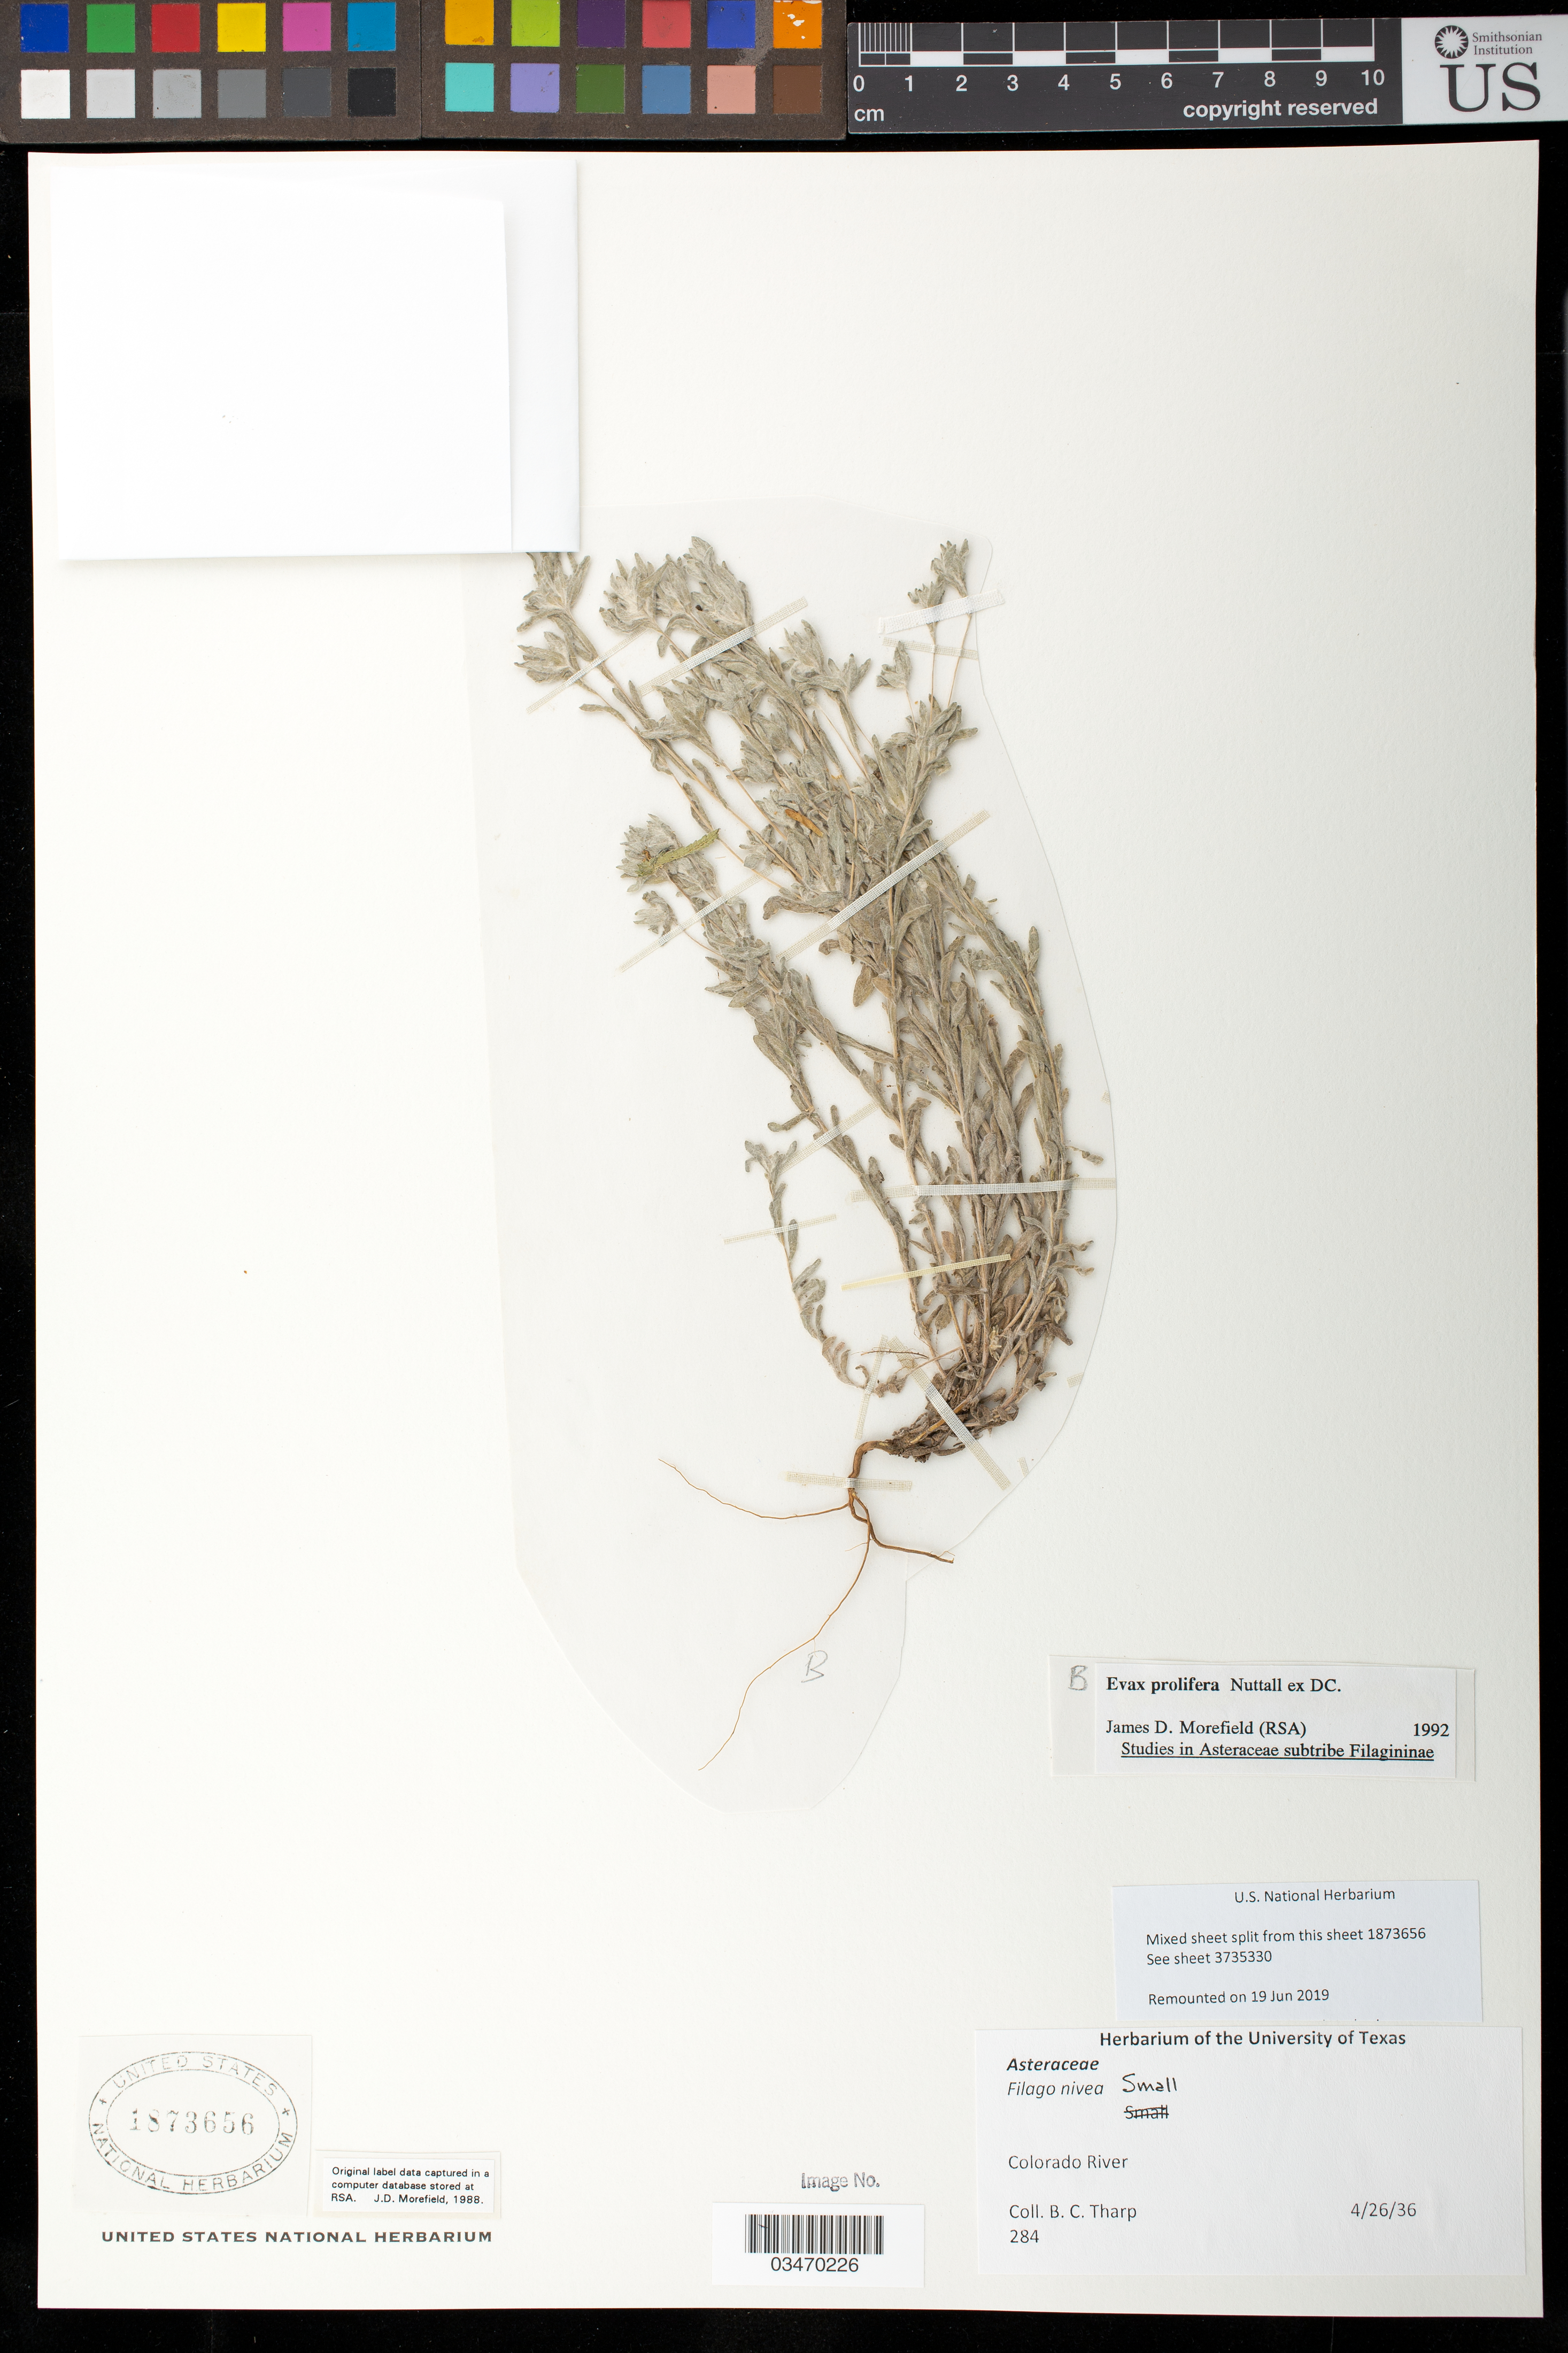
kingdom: Plantae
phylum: Tracheophyta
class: Magnoliopsida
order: Asterales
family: Asteraceae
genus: Evax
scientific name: Evax prolifera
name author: Nutt. ex DC.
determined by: Morefield, James D., (RSA), Rancho Santa Ana Botanic Garden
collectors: B. C. Tharp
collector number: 284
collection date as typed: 26 Apr 1934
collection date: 1934-04-26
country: United States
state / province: Texas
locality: Colorado River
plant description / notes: Specimen split from mixed sheet number 1873656. Remounted 19 Jun 2019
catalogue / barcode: US 1873656